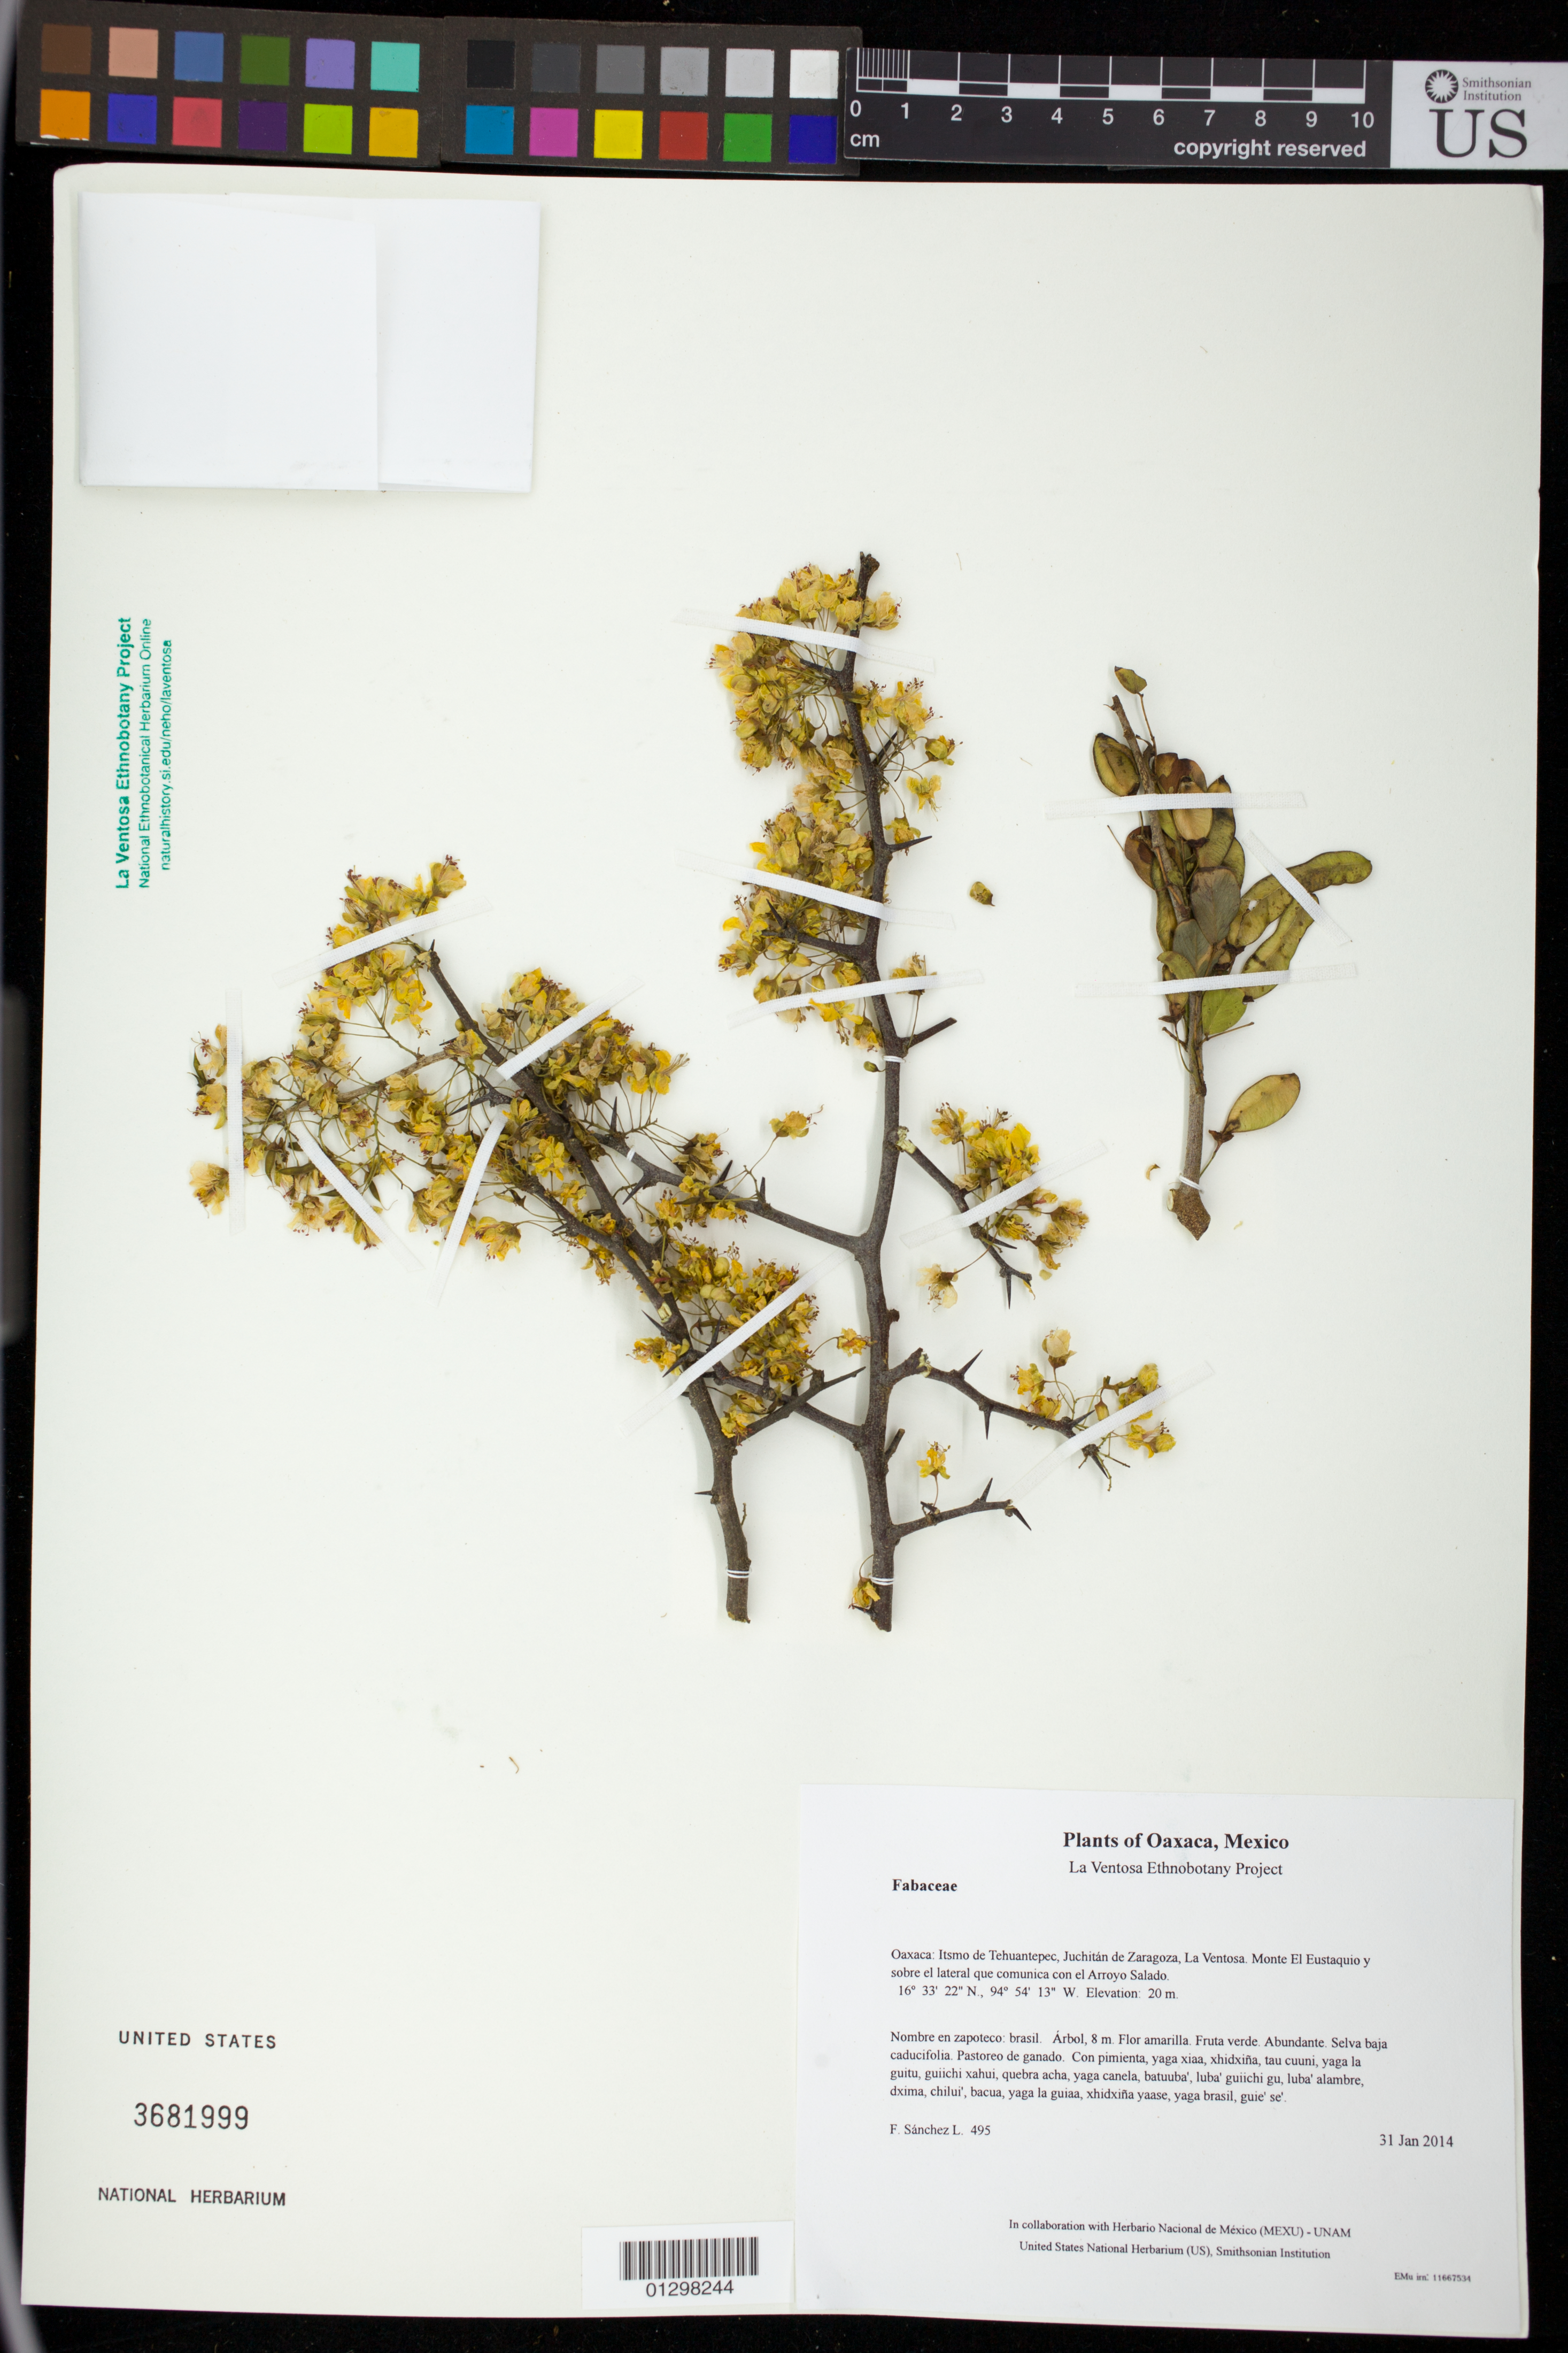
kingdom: Plantae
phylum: Tracheophyta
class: Magnoliopsida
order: Fabales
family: Fabaceae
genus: Haematoxylum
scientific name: Haematoxylum brasiletto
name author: H. Karst.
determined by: Radosavljevic, Aleksandar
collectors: F. Sánchez L.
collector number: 495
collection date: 2014-01-31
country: Mexico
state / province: Oaxaca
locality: Itsmo de Tehuantepec, Juchitán de Zaragoza, La Ventosa. Monte El Eustaquio y sobre el lateral que comunica con el Arroyo Salado.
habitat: Selva baja caducifolia. Pastoreo de ganado.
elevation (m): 20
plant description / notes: JEBOT, MEXU, SERO, US; Yaga. 8 m. Guie' naguchi. Cuaananaxhi naga'. Stale.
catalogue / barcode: US 3681999